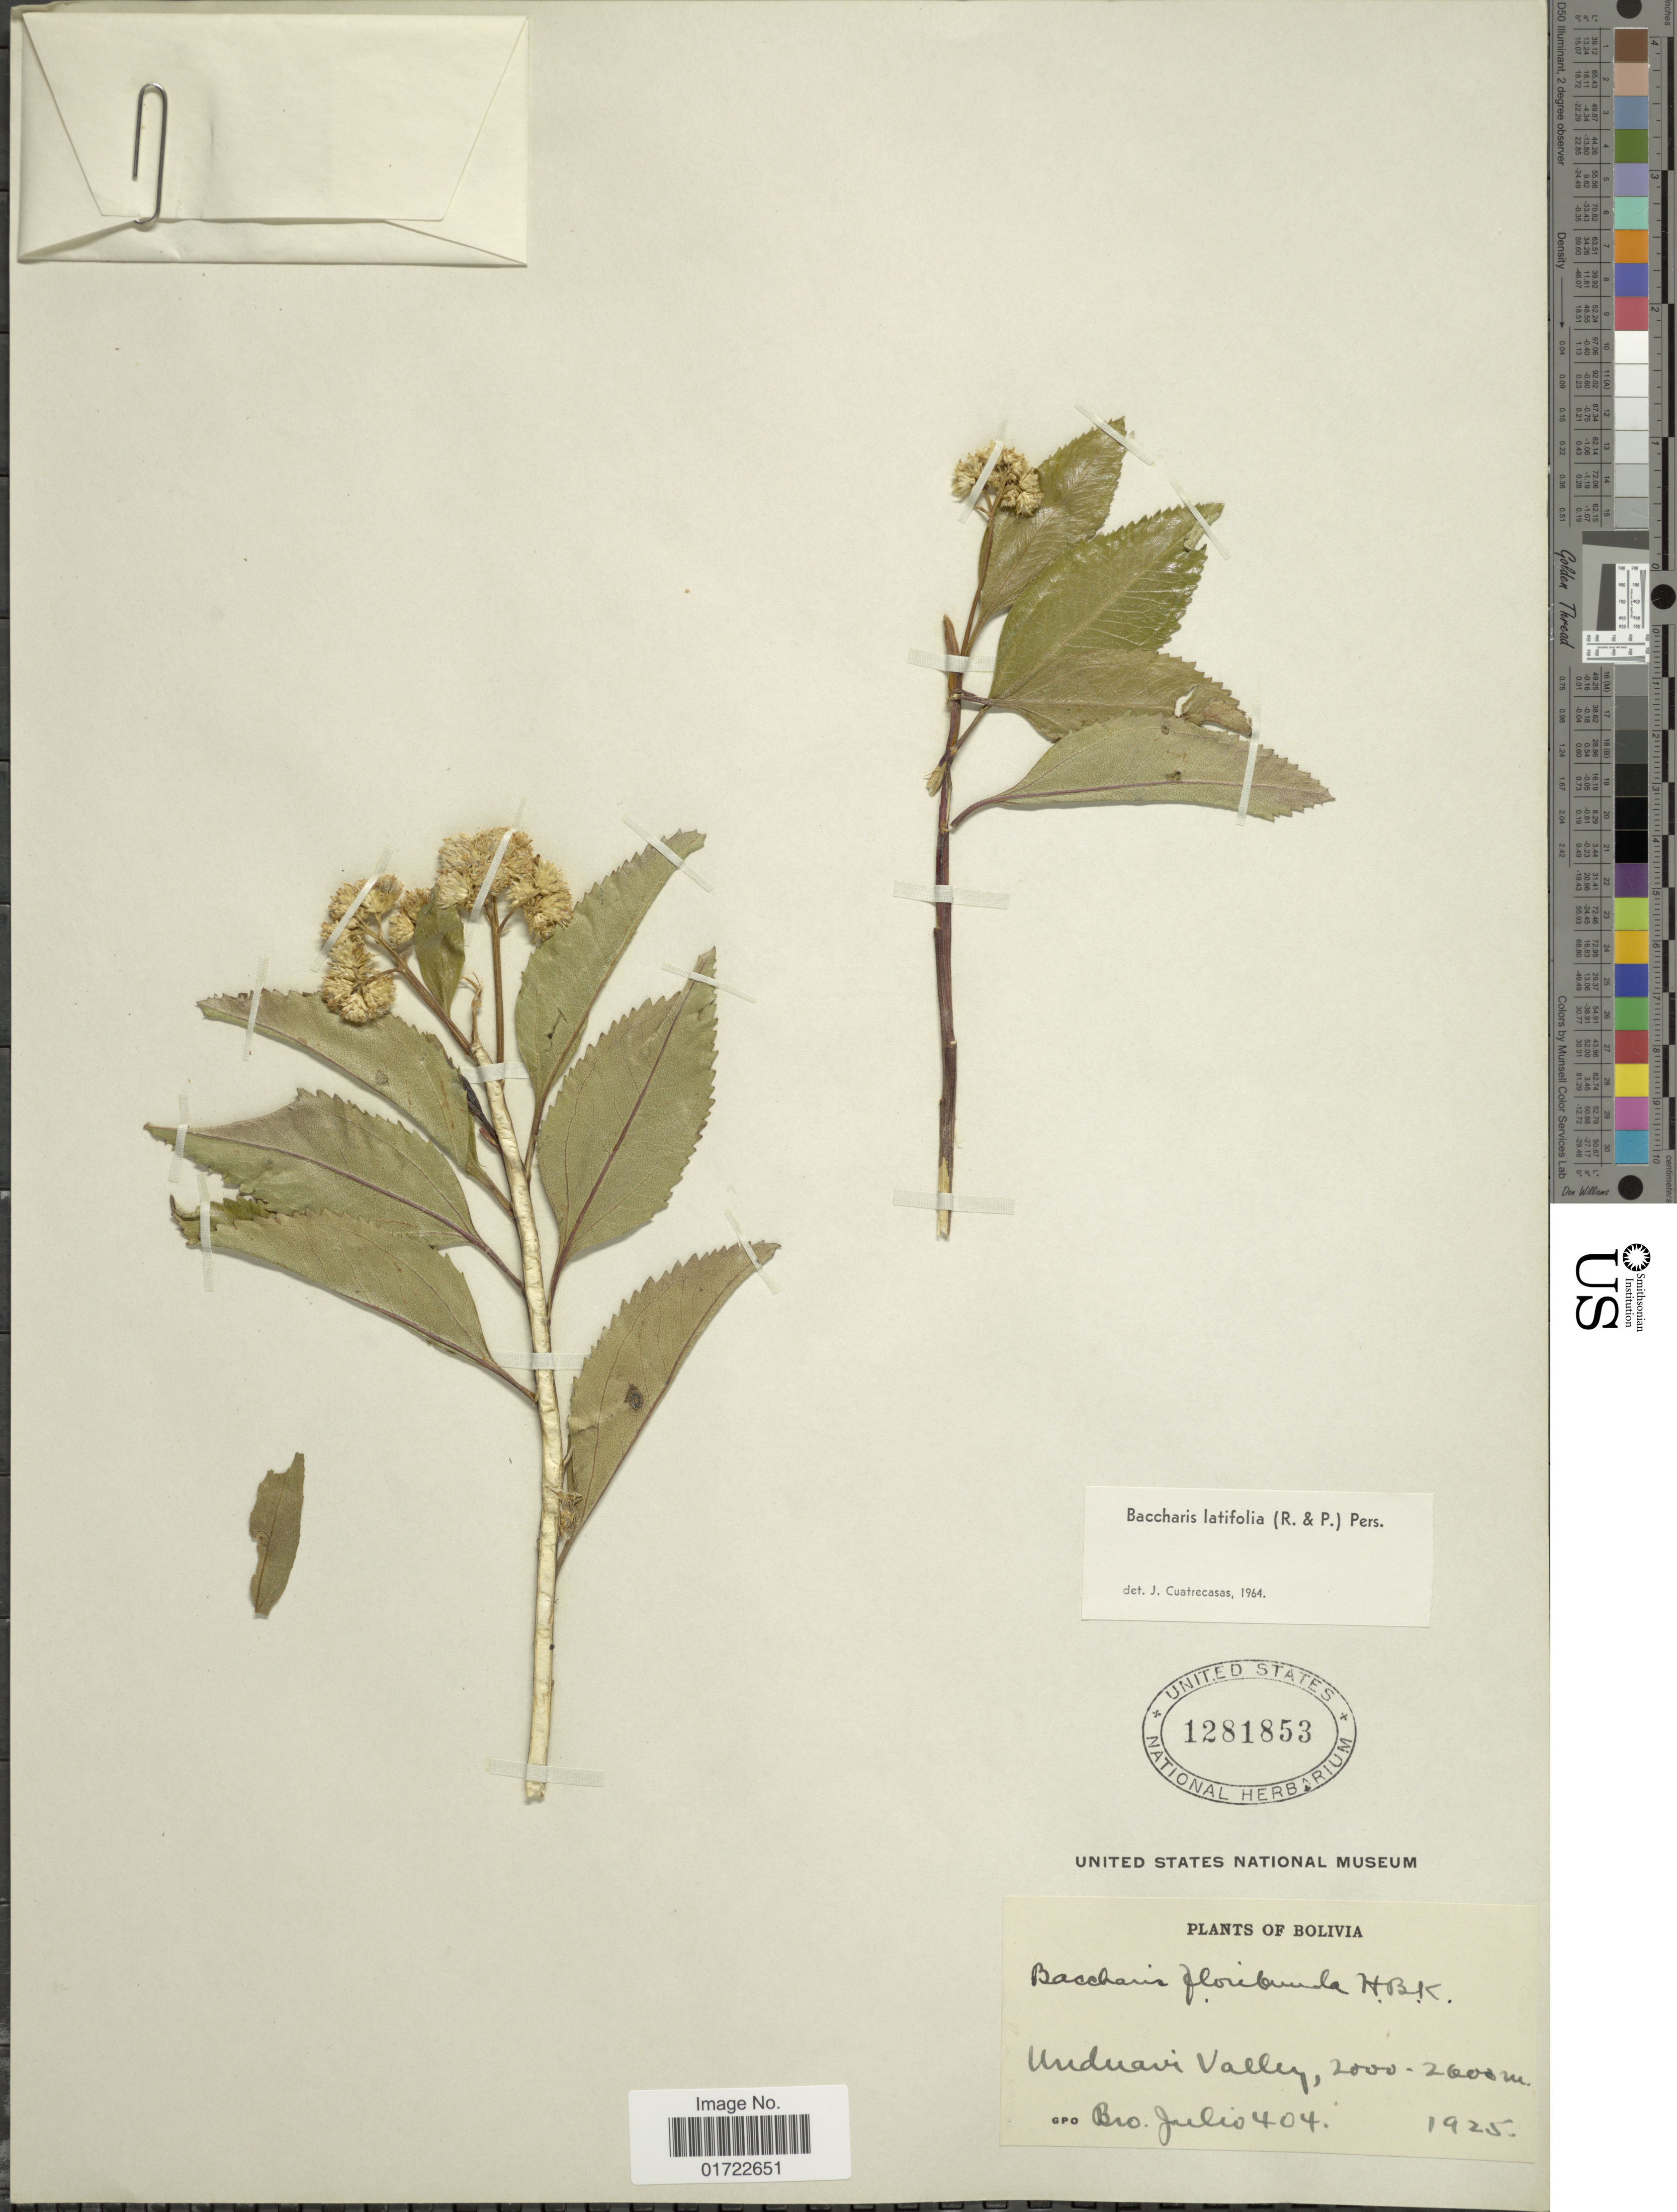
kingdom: Plantae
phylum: Tracheophyta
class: Magnoliopsida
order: Asterales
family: Asteraceae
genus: Baccharis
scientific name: Baccharis latifolia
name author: (Ruiz & Pav.) Pers.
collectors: Bro. Julio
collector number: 404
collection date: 1925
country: Bolivia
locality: Unduavi Valley.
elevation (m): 2000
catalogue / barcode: US 1281853